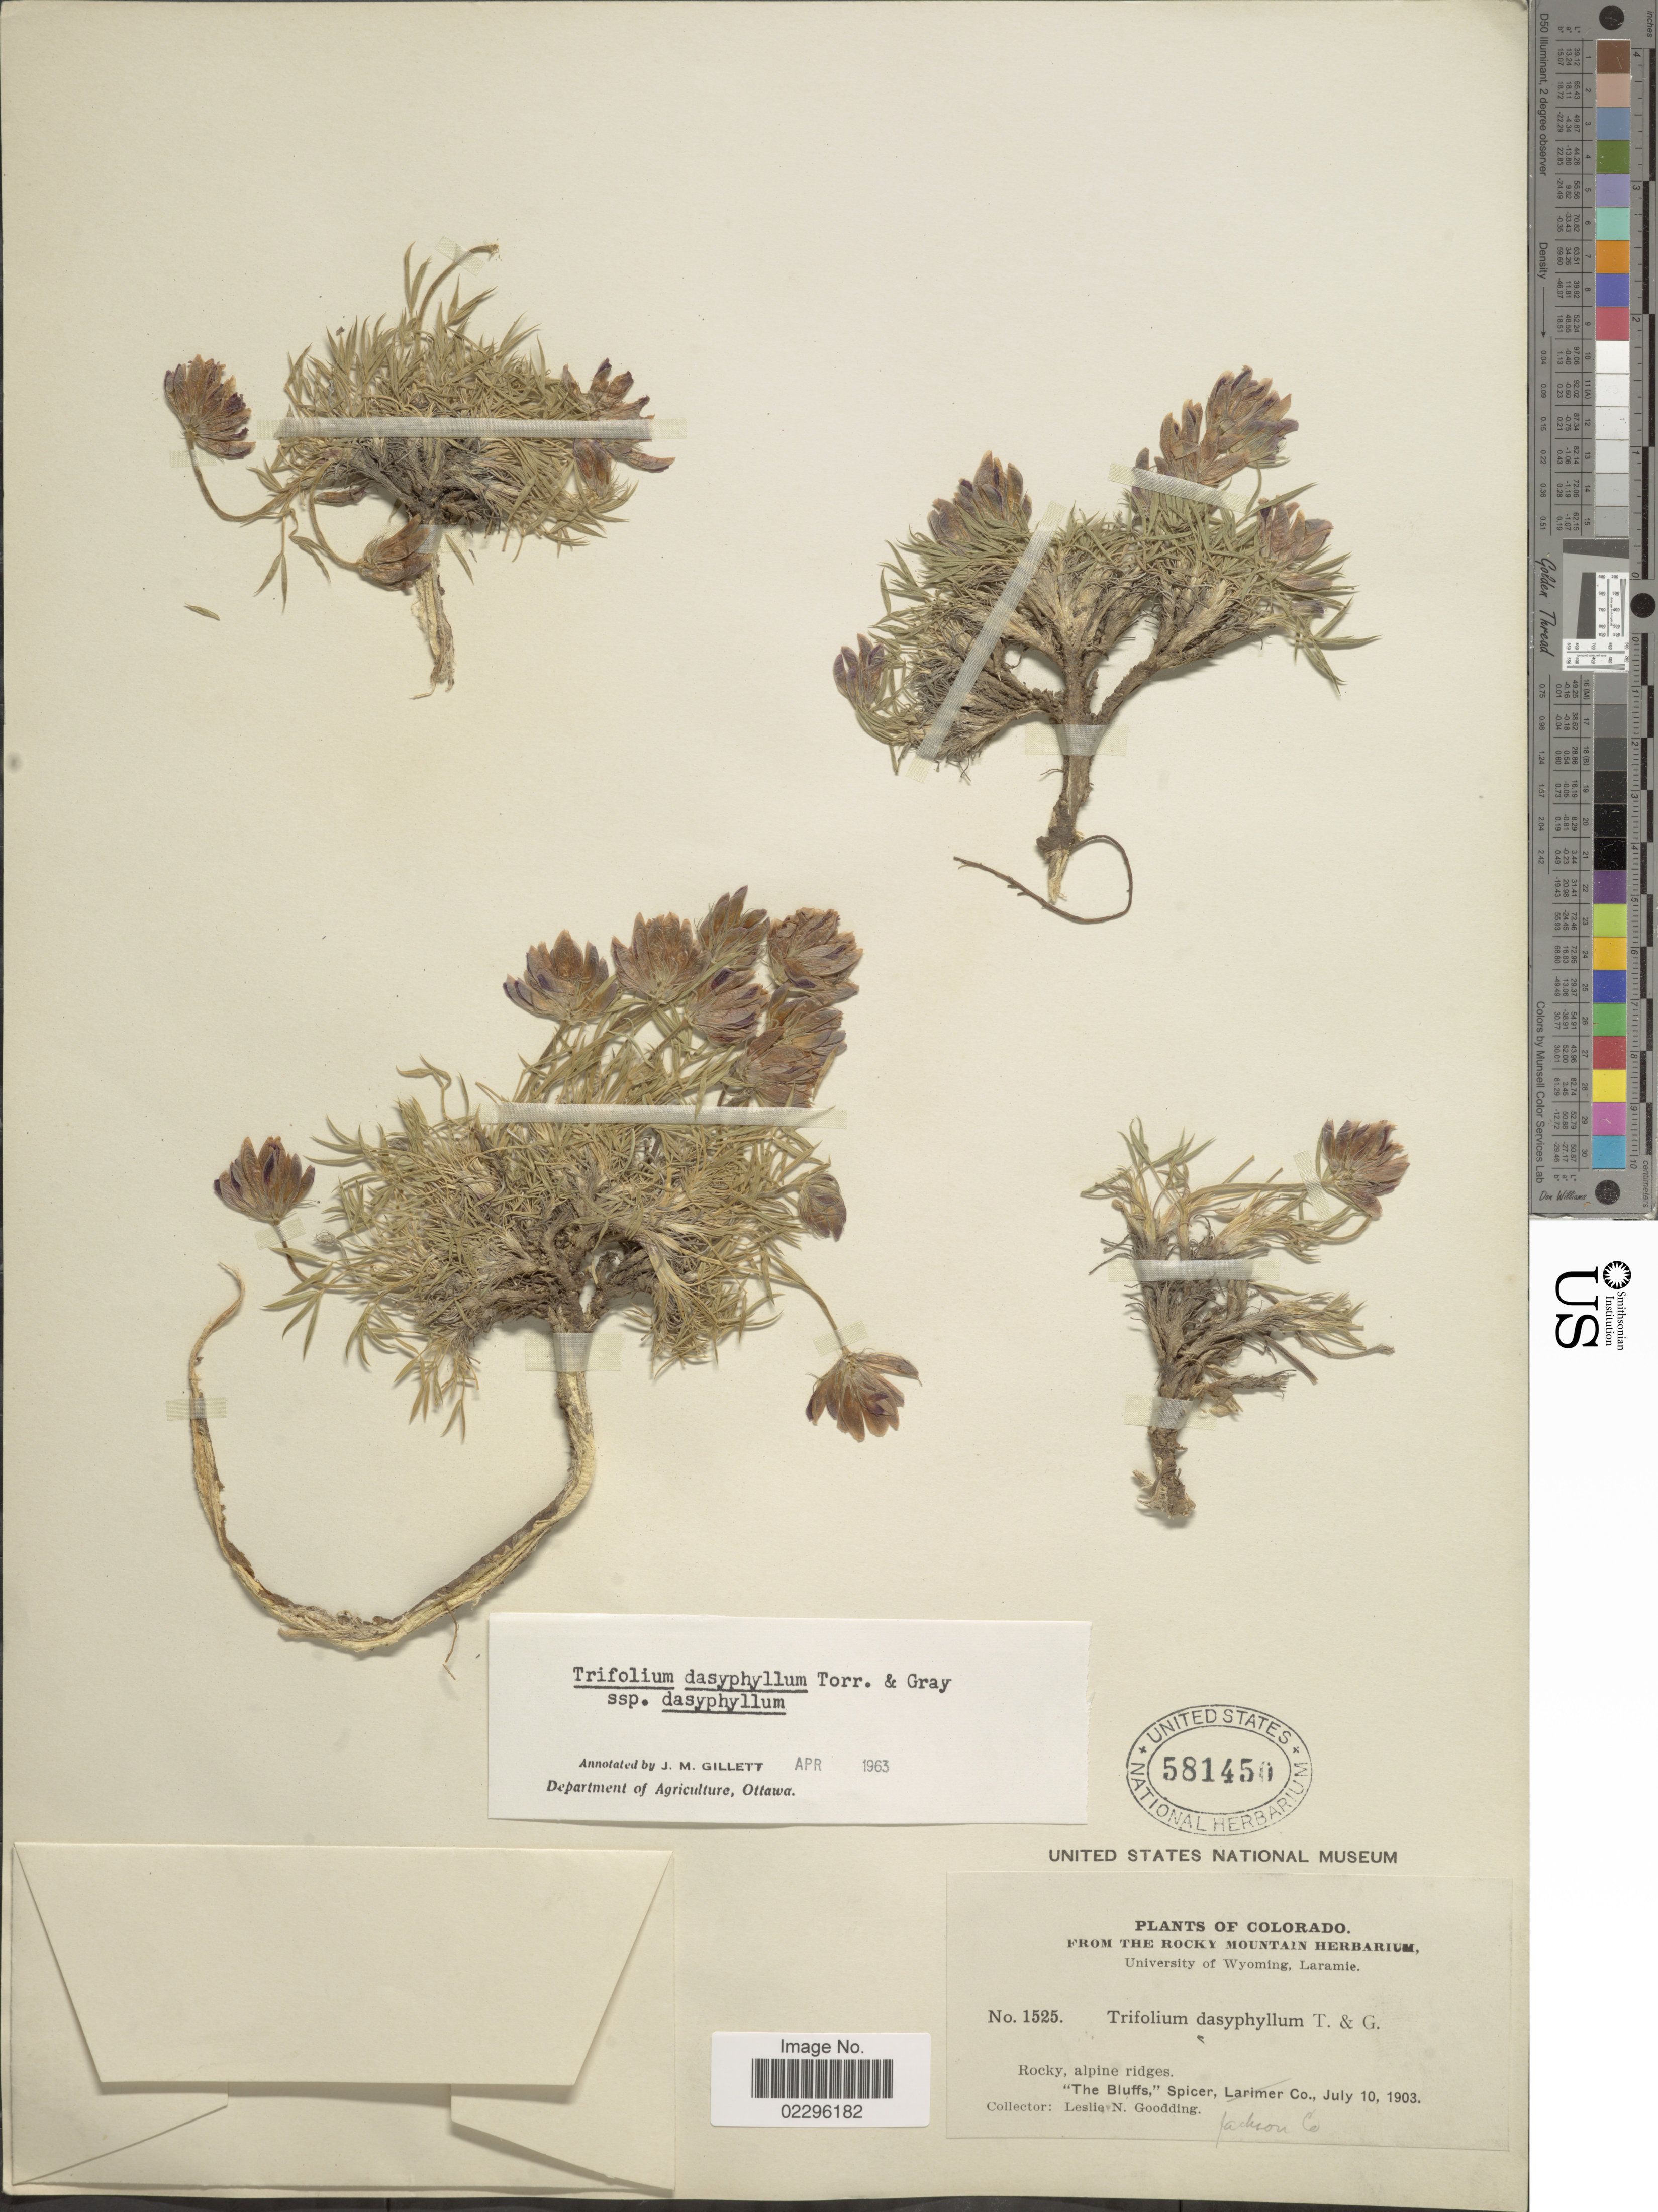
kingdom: Plantae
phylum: Tracheophyta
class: Magnoliopsida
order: Fabales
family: Fabaceae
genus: Trifolium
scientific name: Trifolium dasyphyllum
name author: Torr. & A. Gray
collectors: L. N. Goodding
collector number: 1525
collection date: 1903-07-10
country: United States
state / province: Colorado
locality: The Bluffs, Spicer, Jackson Co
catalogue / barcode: US 581450